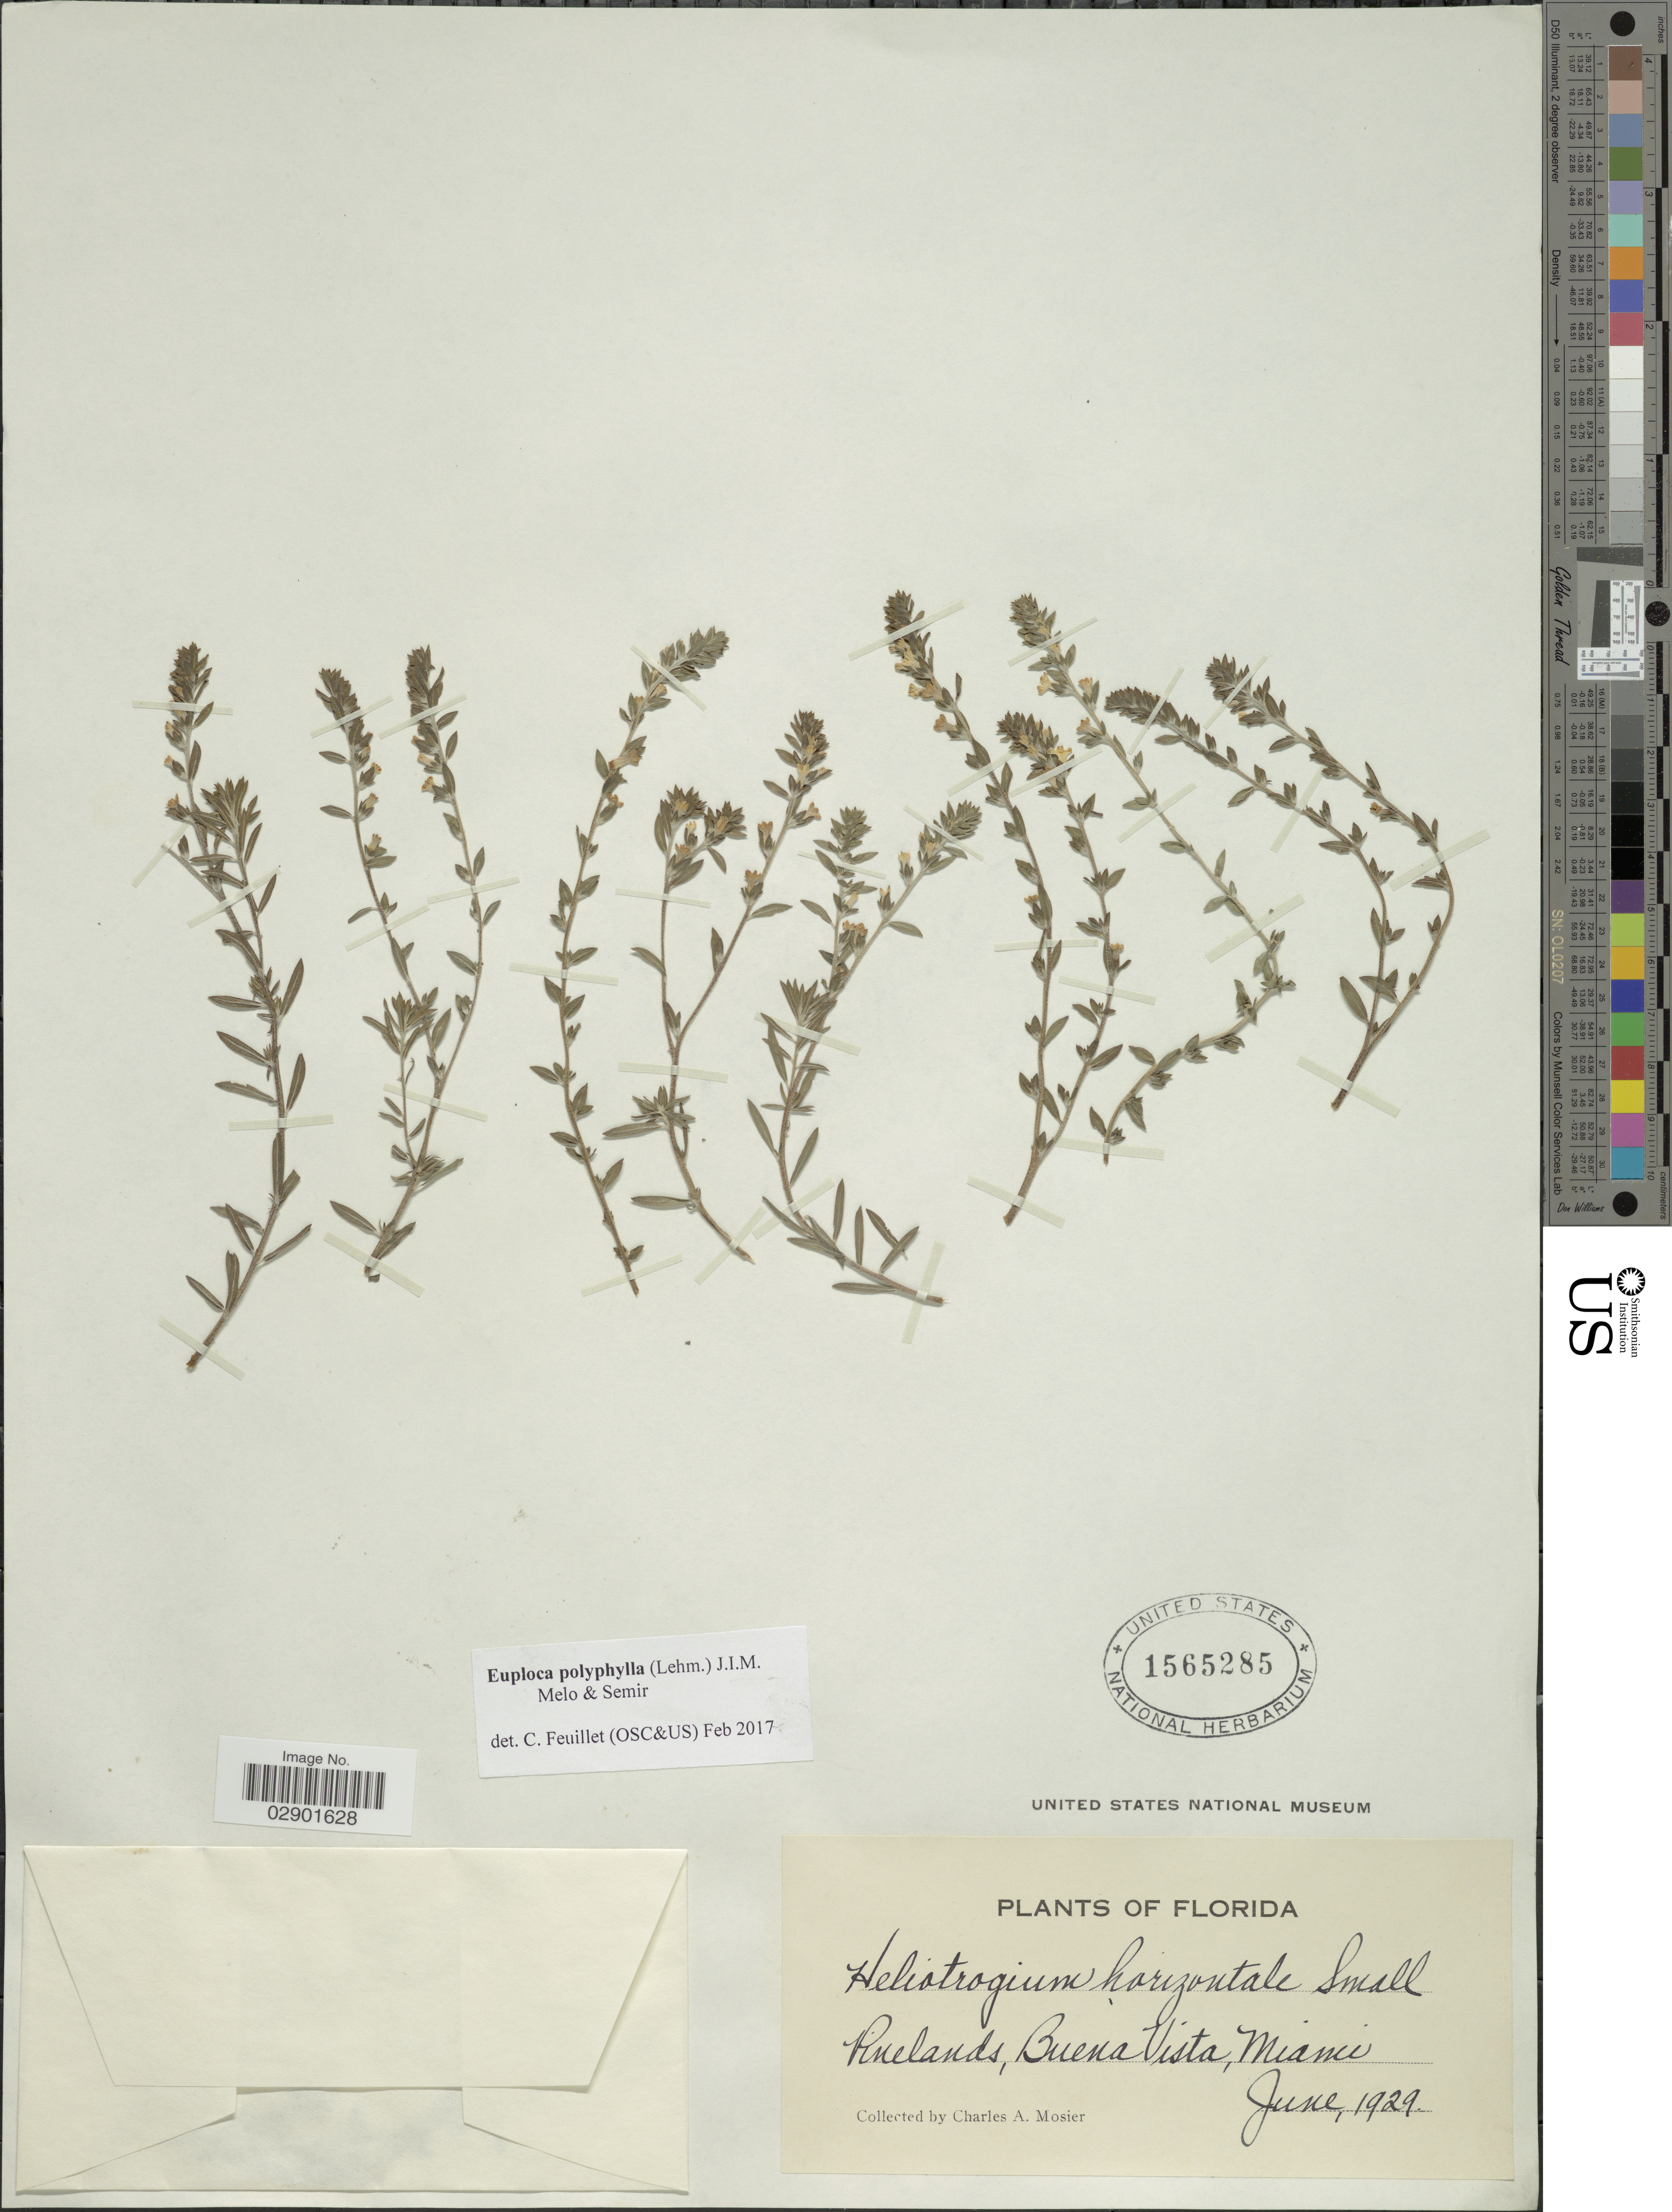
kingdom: Plantae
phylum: Tracheophyta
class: Magnoliopsida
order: Boraginales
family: Heliotropiaceae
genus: Euploca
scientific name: Euploca polyphylla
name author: (Lehm.) J.I.M. Melo & Semir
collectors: C. A. Mosier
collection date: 1929-06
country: United States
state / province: Florida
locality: Pinelands, Buena Vista, Miami.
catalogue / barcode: US 1565285